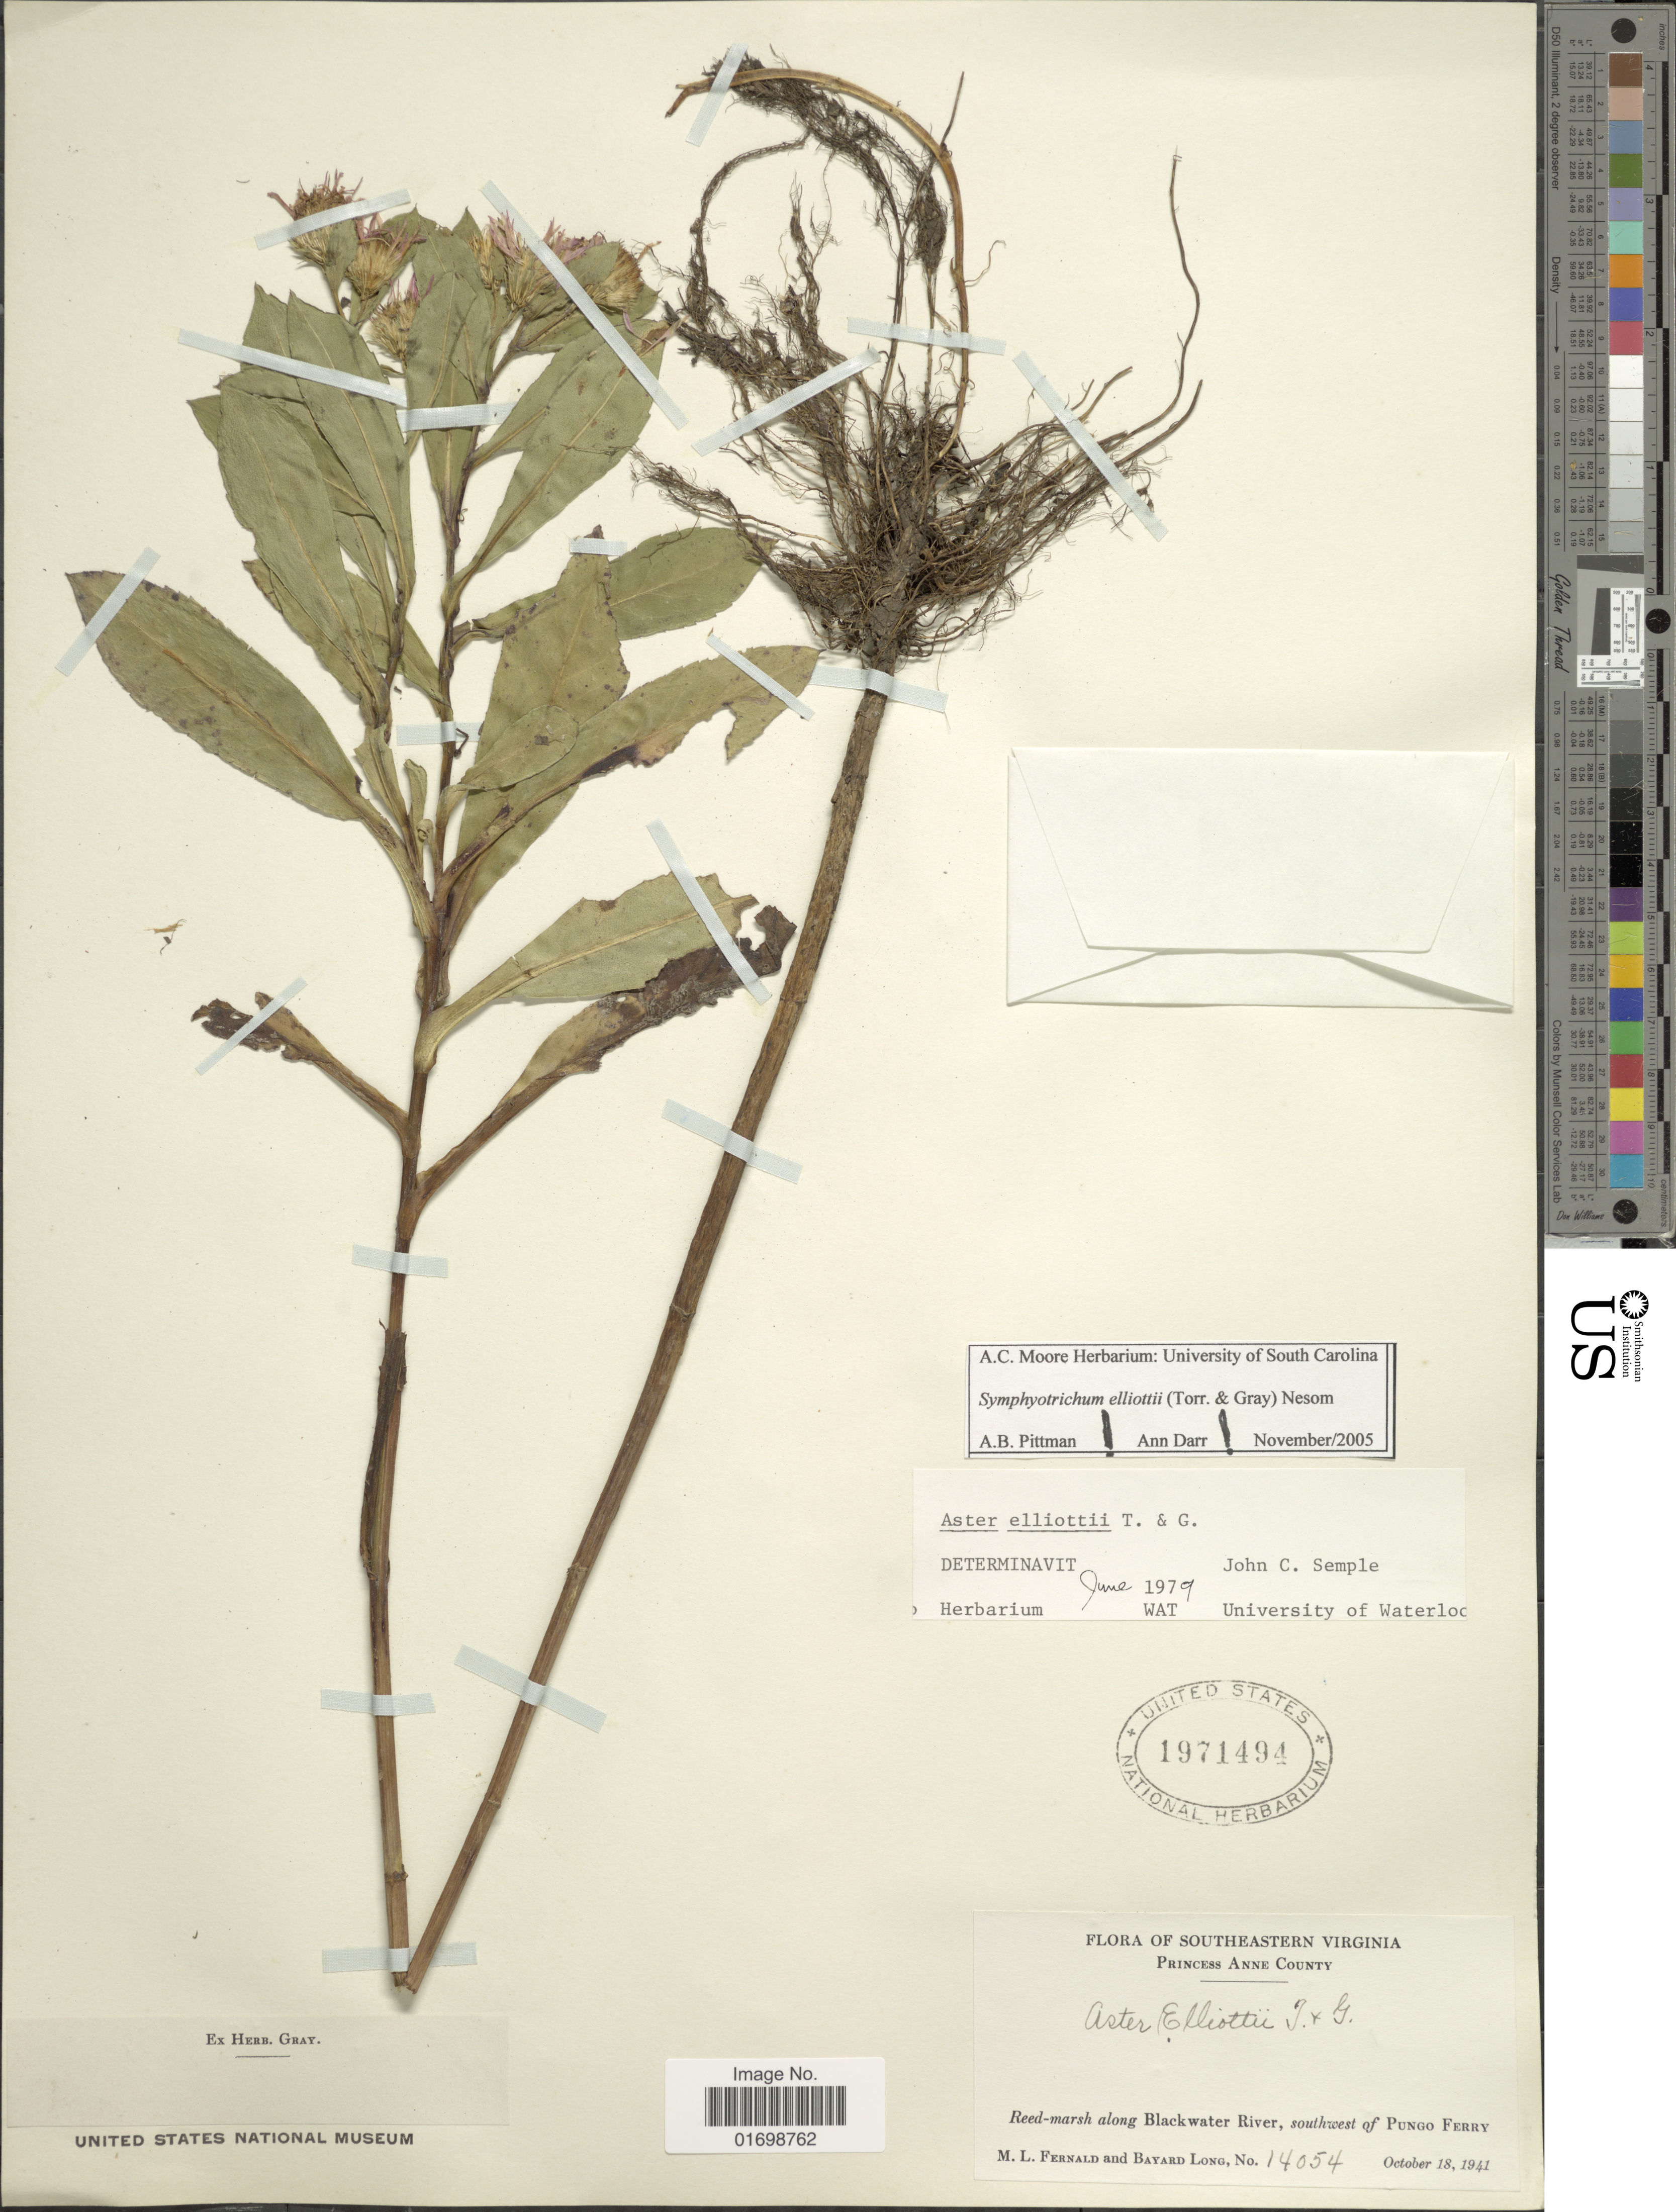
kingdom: Plantae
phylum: Tracheophyta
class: Magnoliopsida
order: Asterales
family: Asteraceae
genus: Symphyotrichum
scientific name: Symphyotrichum elliottii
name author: (Torr. & A. Gray) G.L. Nesom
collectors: M. L. Fernald & B. Long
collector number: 14054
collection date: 1941-10-18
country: United States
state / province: Virginia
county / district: City of Virginia Beach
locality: Southeastern Virginia, Princess Anne (=historic county name) County, reed-marsh along Blackwater River, southwest of Pungo Ferry.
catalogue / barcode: US 1971494